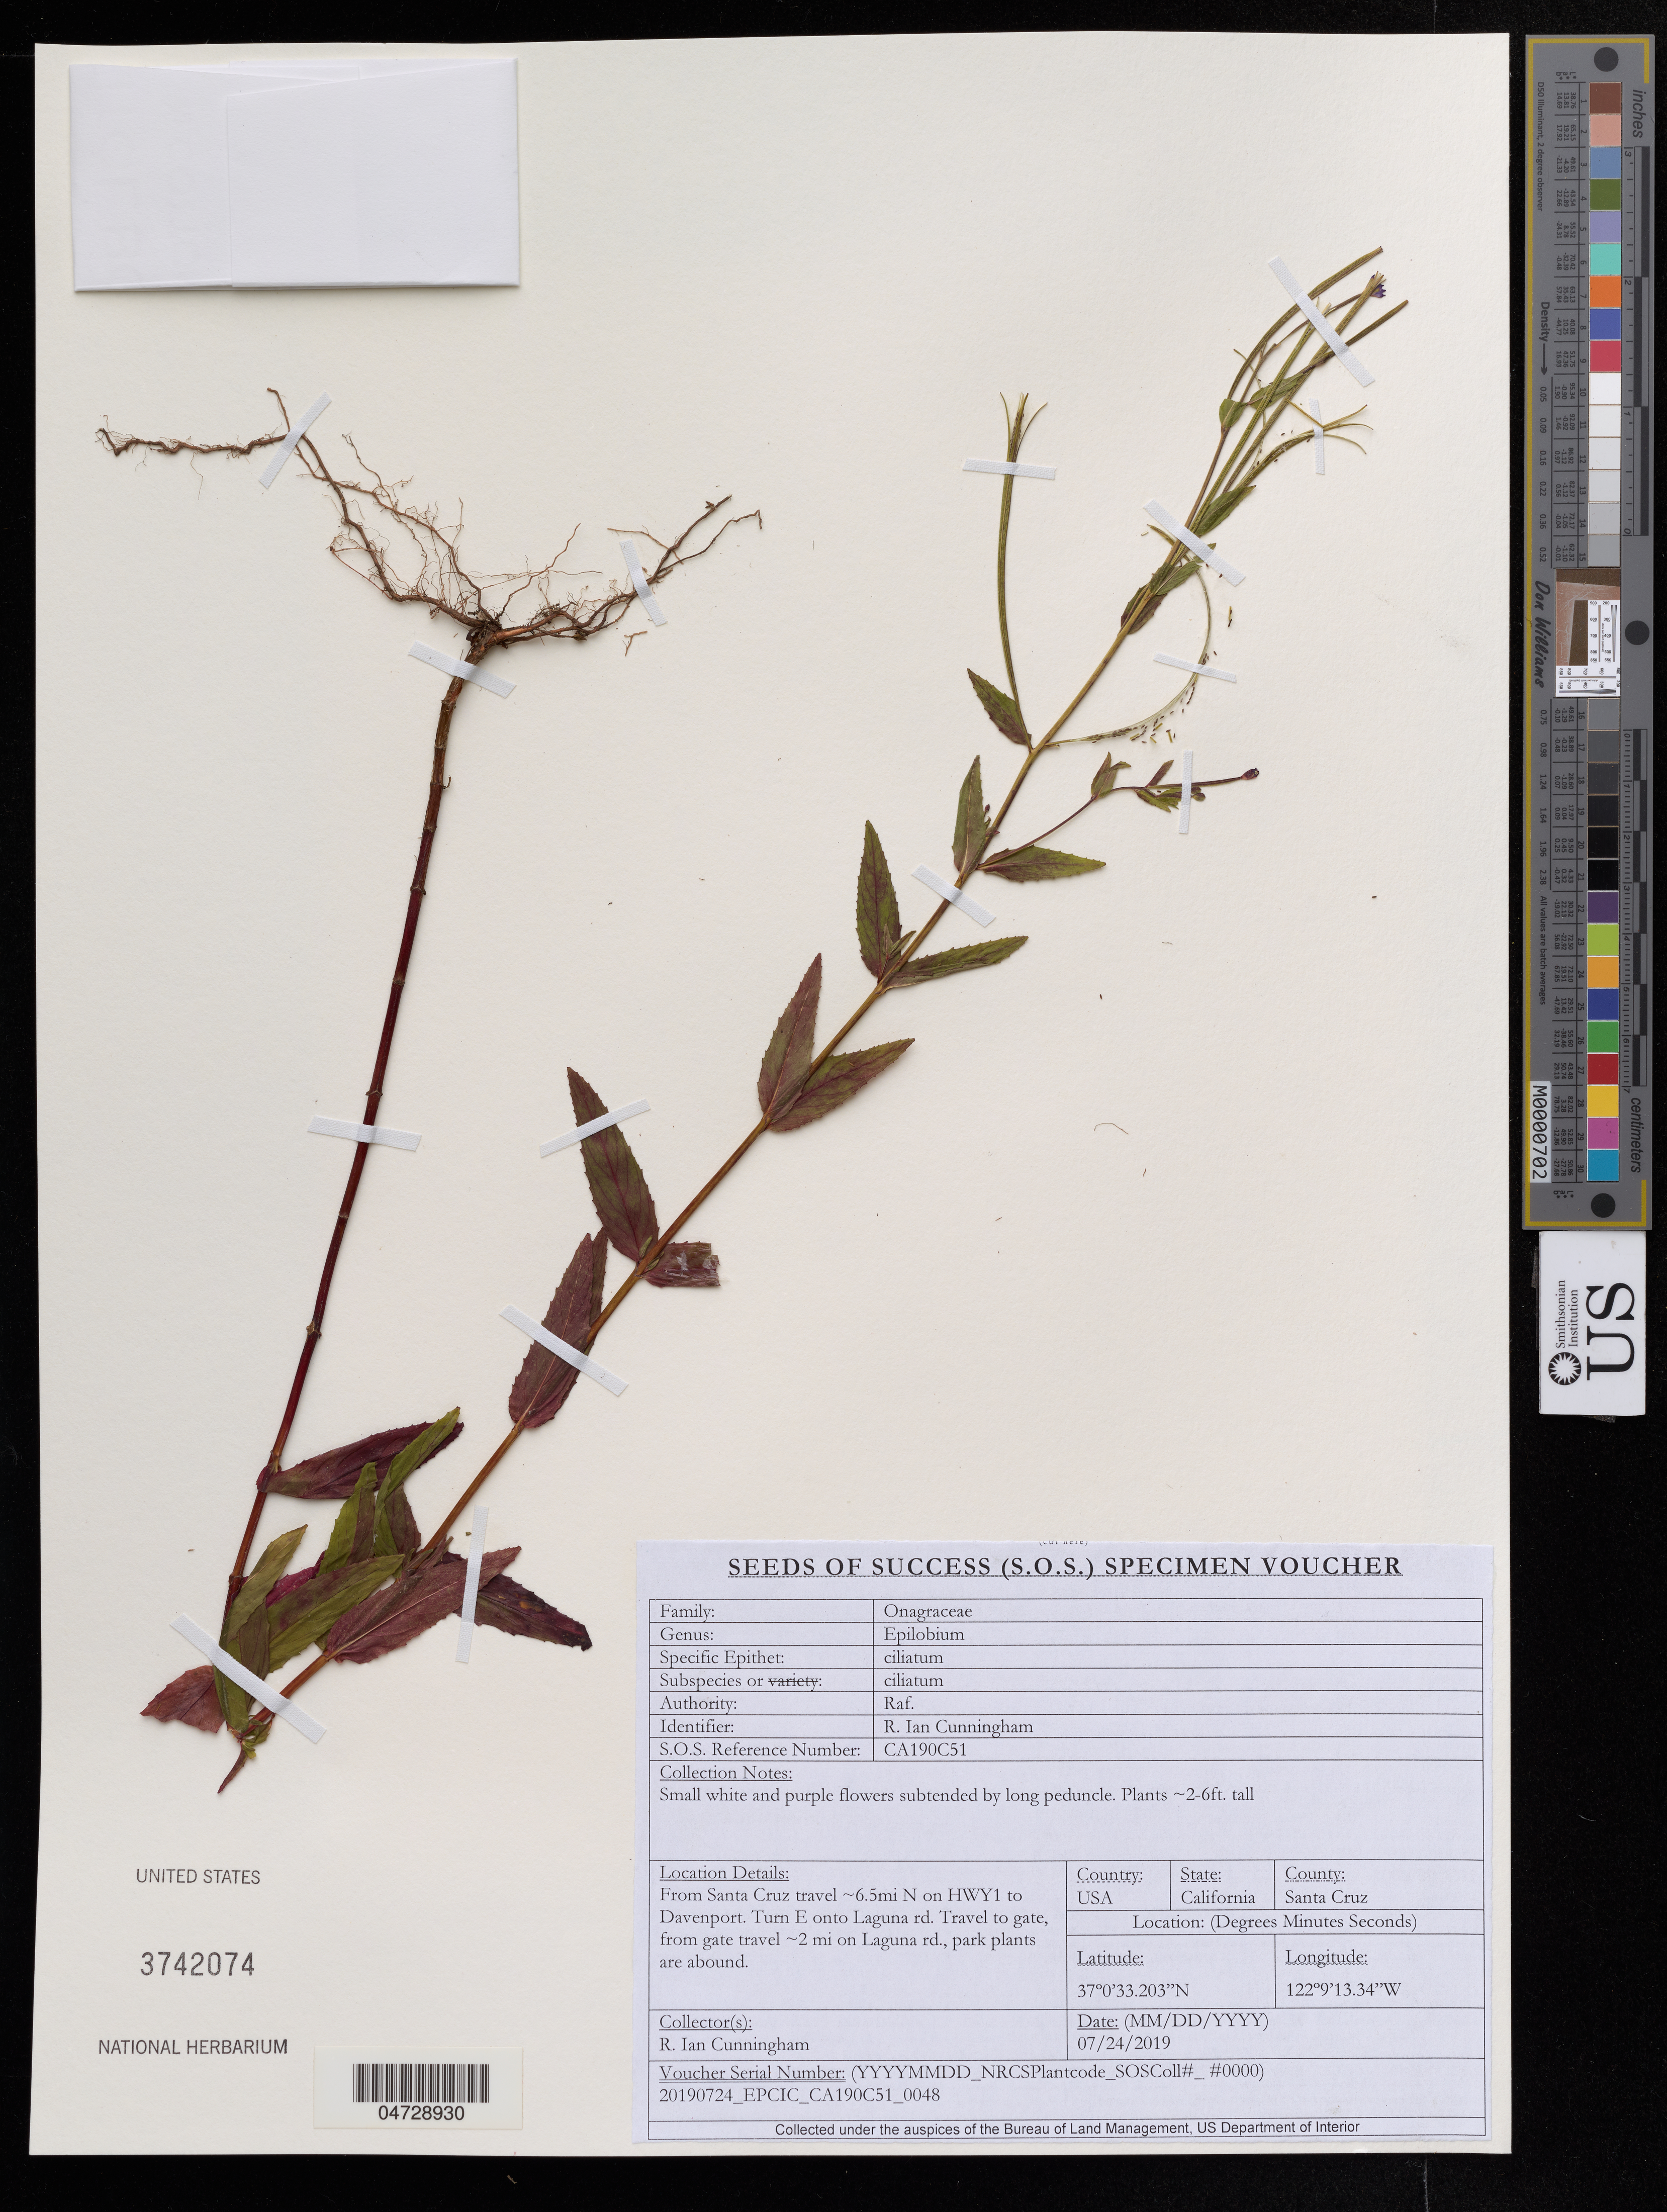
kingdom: Plantae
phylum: Tracheophyta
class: Magnoliopsida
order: Myrtales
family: Onagraceae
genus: Epilobium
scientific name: Epilobium ciliatum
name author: Raf.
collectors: R. Ian Cunningham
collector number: CA190C51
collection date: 2019-07-24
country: United States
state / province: California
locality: Santa Cruz, ~6.5 mi N on HWY1 to Davenport.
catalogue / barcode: US 3742074